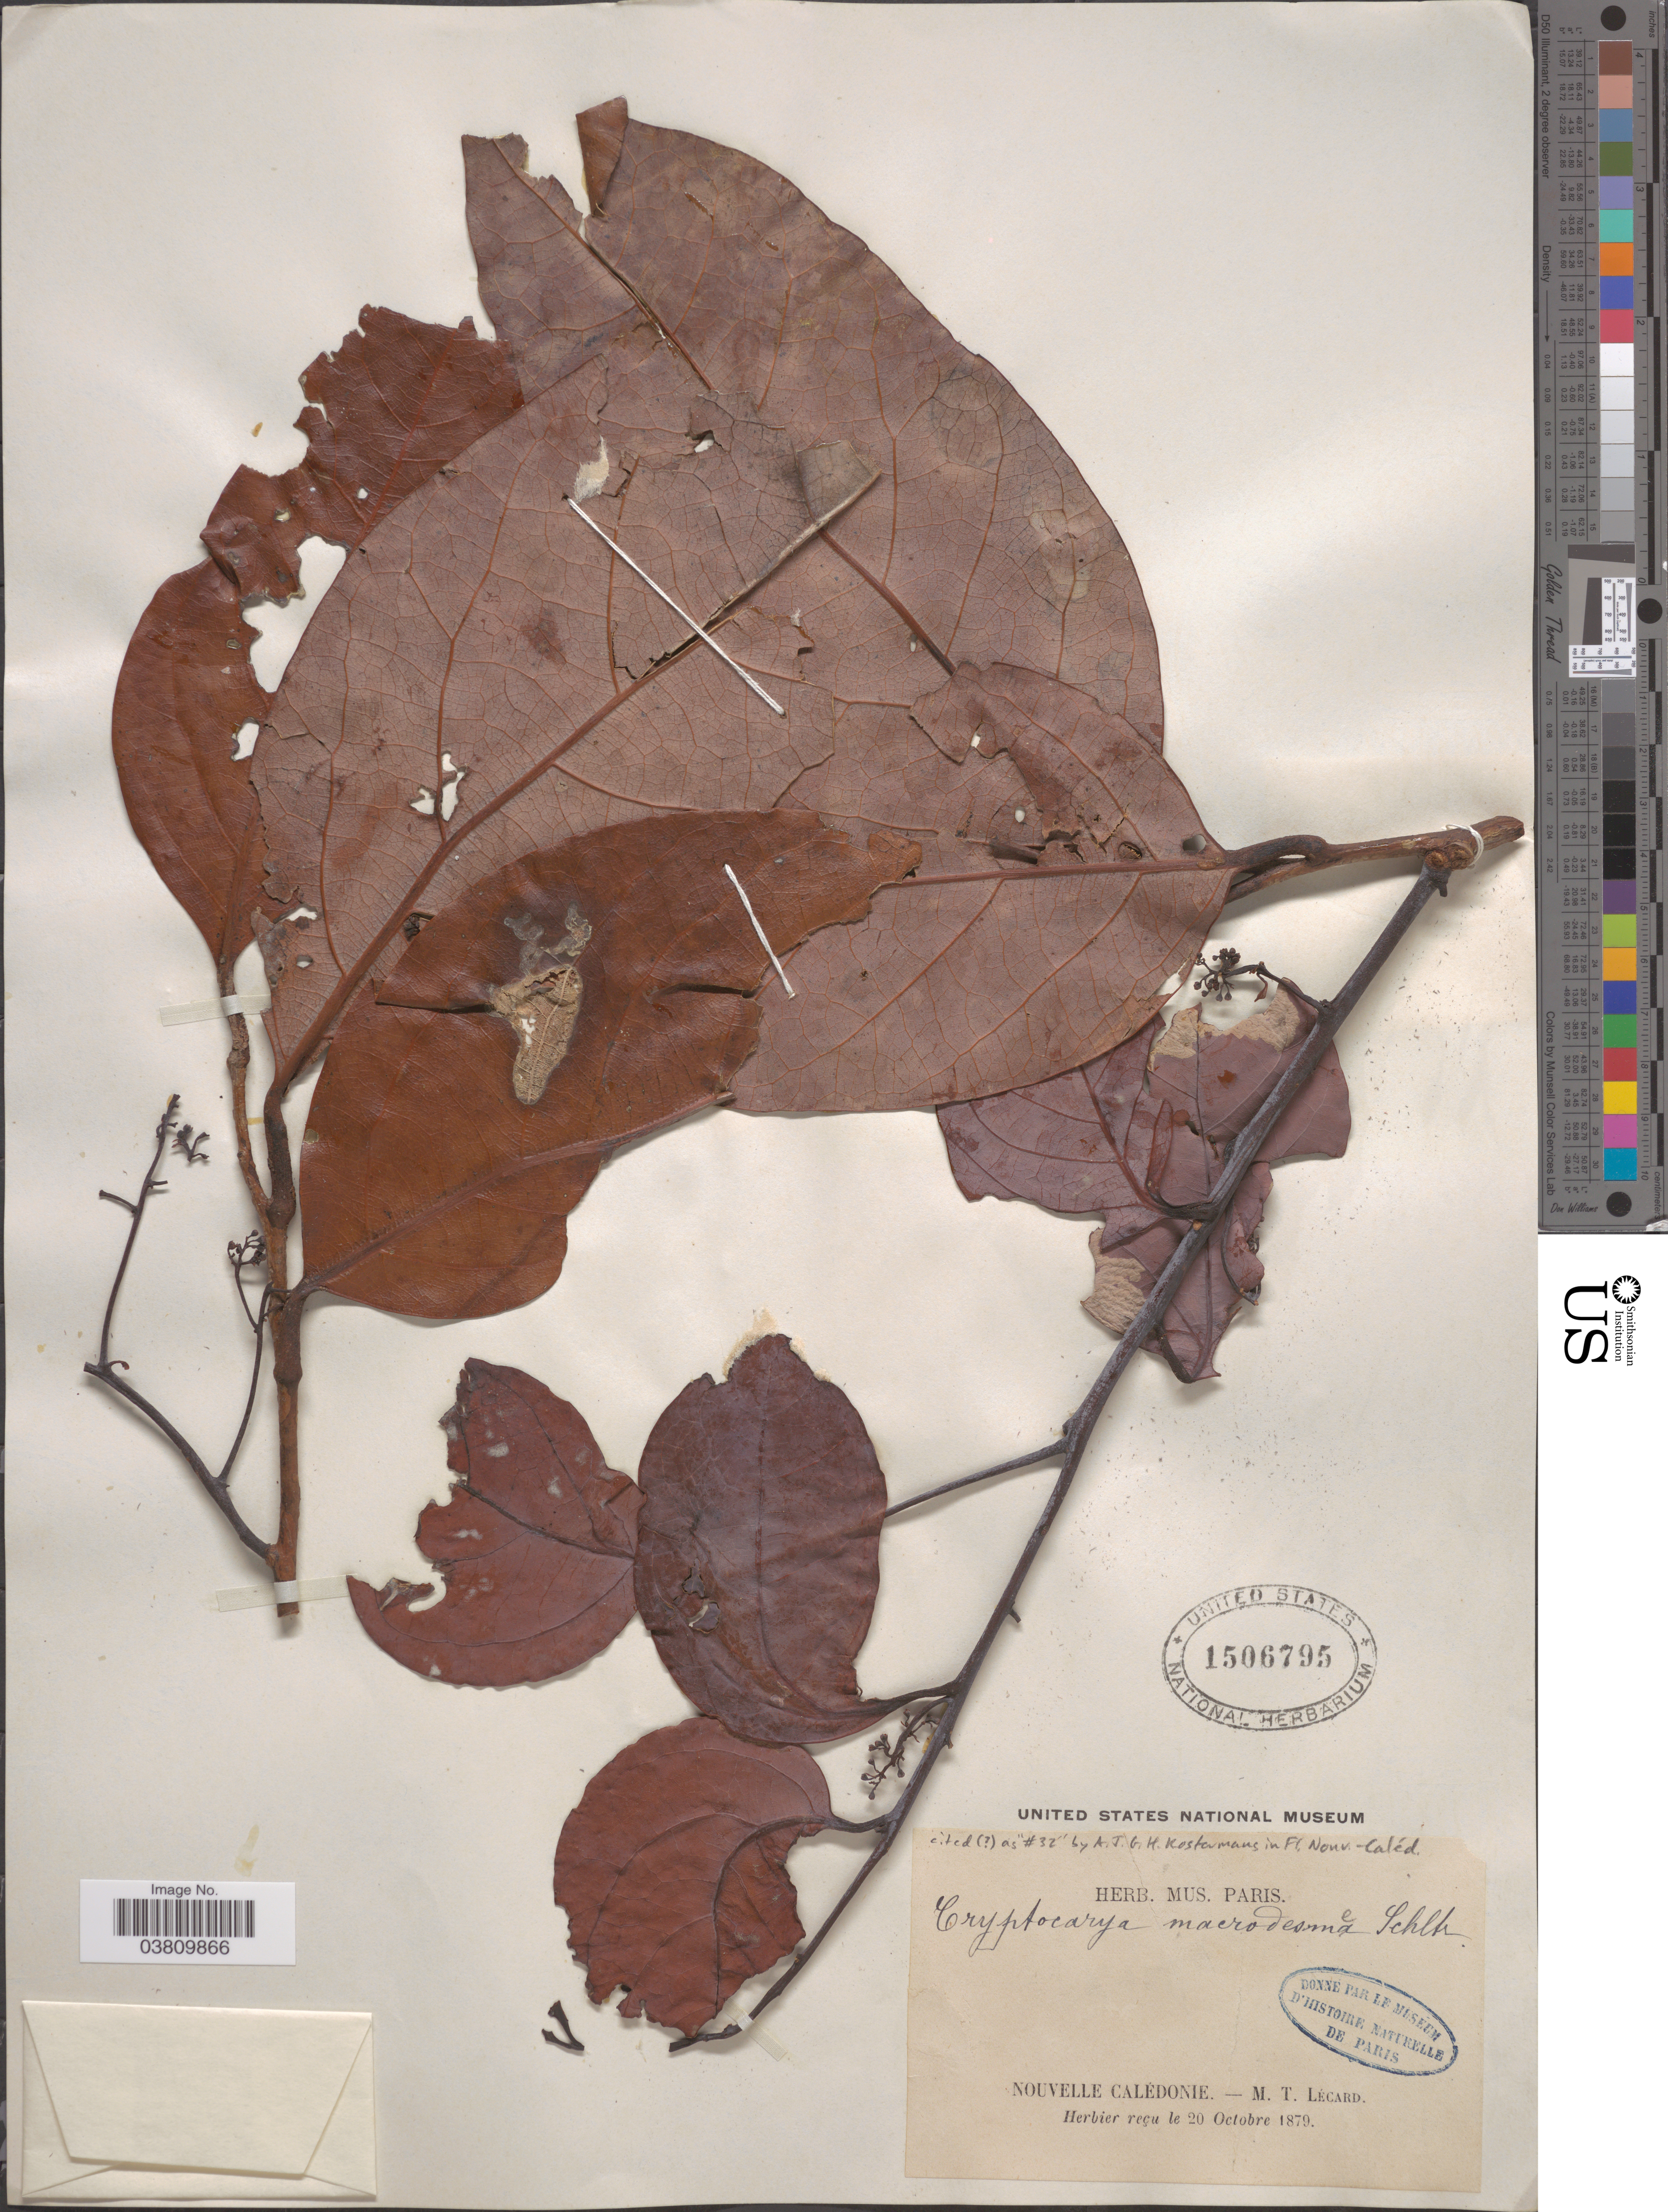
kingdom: Plantae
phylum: Tracheophyta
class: Magnoliopsida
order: Laurales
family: Lauraceae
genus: Cryptocarya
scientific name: Cryptocarya macrodesme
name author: Schltr.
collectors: M. Lecard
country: New Caledonia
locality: Nouvelle Calédonie.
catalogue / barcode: US 1506795